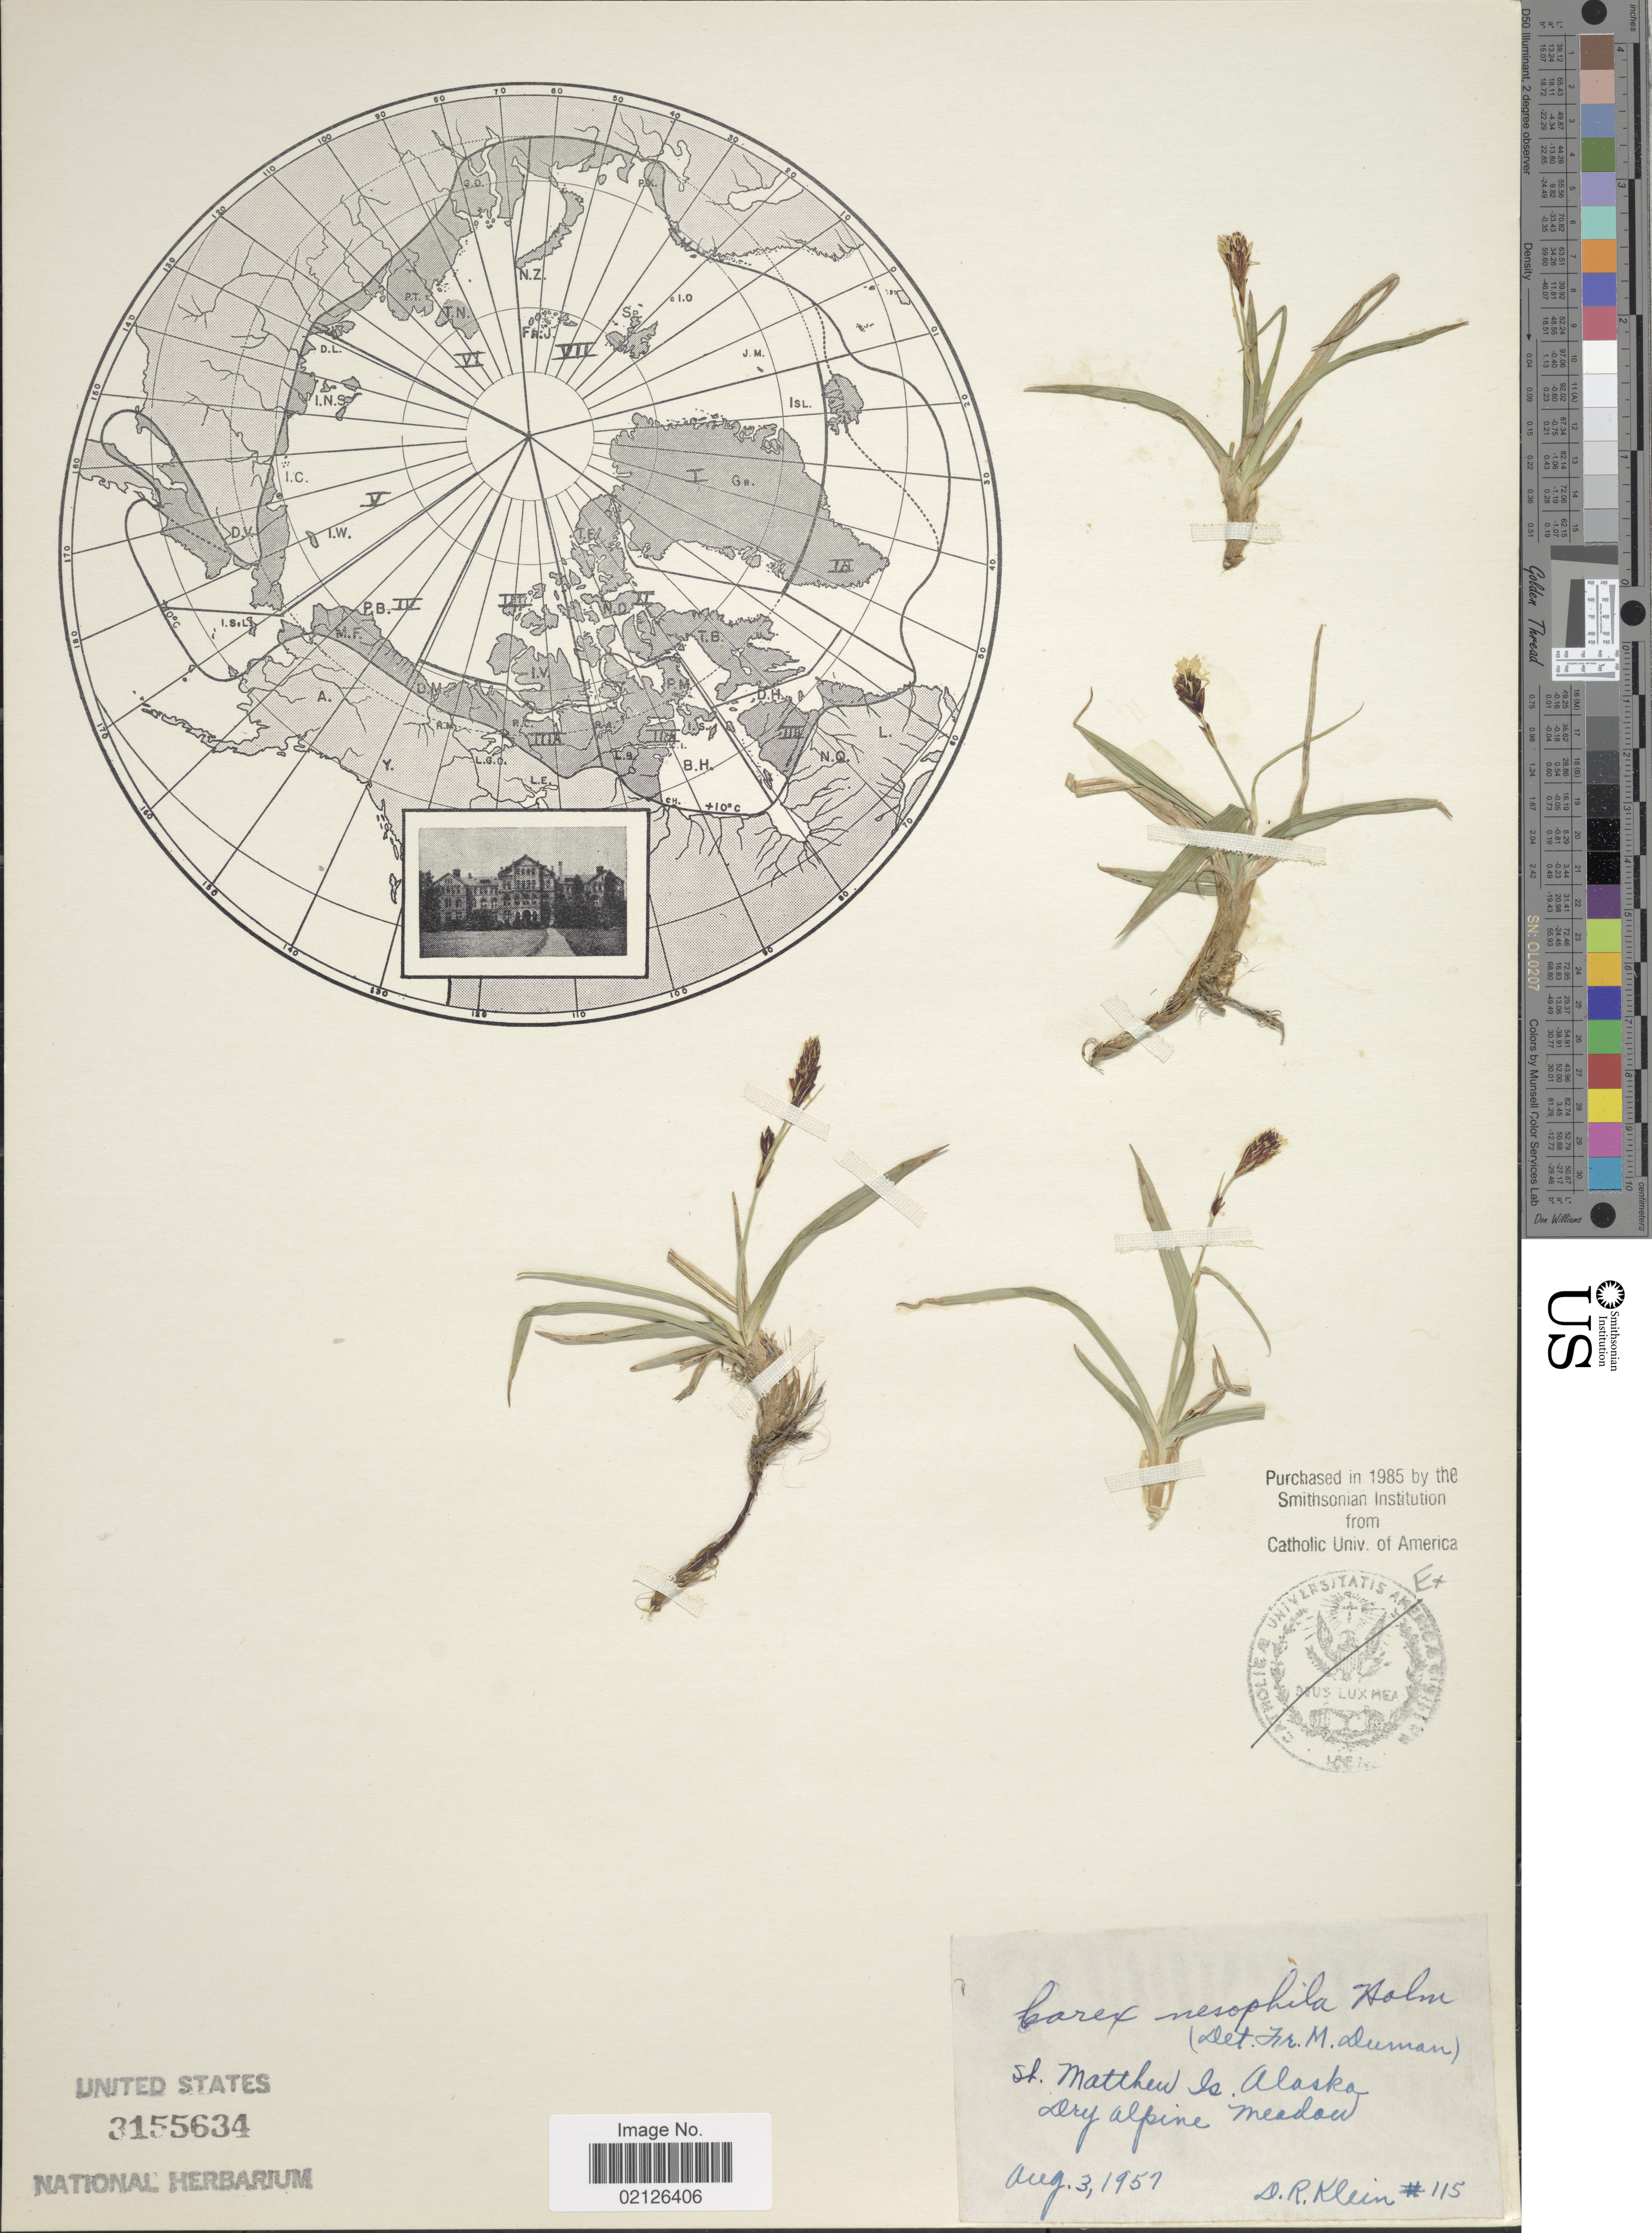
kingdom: Plantae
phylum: Tracheophyta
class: Liliopsida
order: Poales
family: Cyperaceae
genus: Carex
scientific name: Carex microchaeta subsp. nesophila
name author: (Holm) D.F. Murray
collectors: D. Klein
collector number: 115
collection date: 1957-08-03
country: United States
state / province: Alaska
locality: St Matthew Is. Dry alpine Meadow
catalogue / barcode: US 3155634